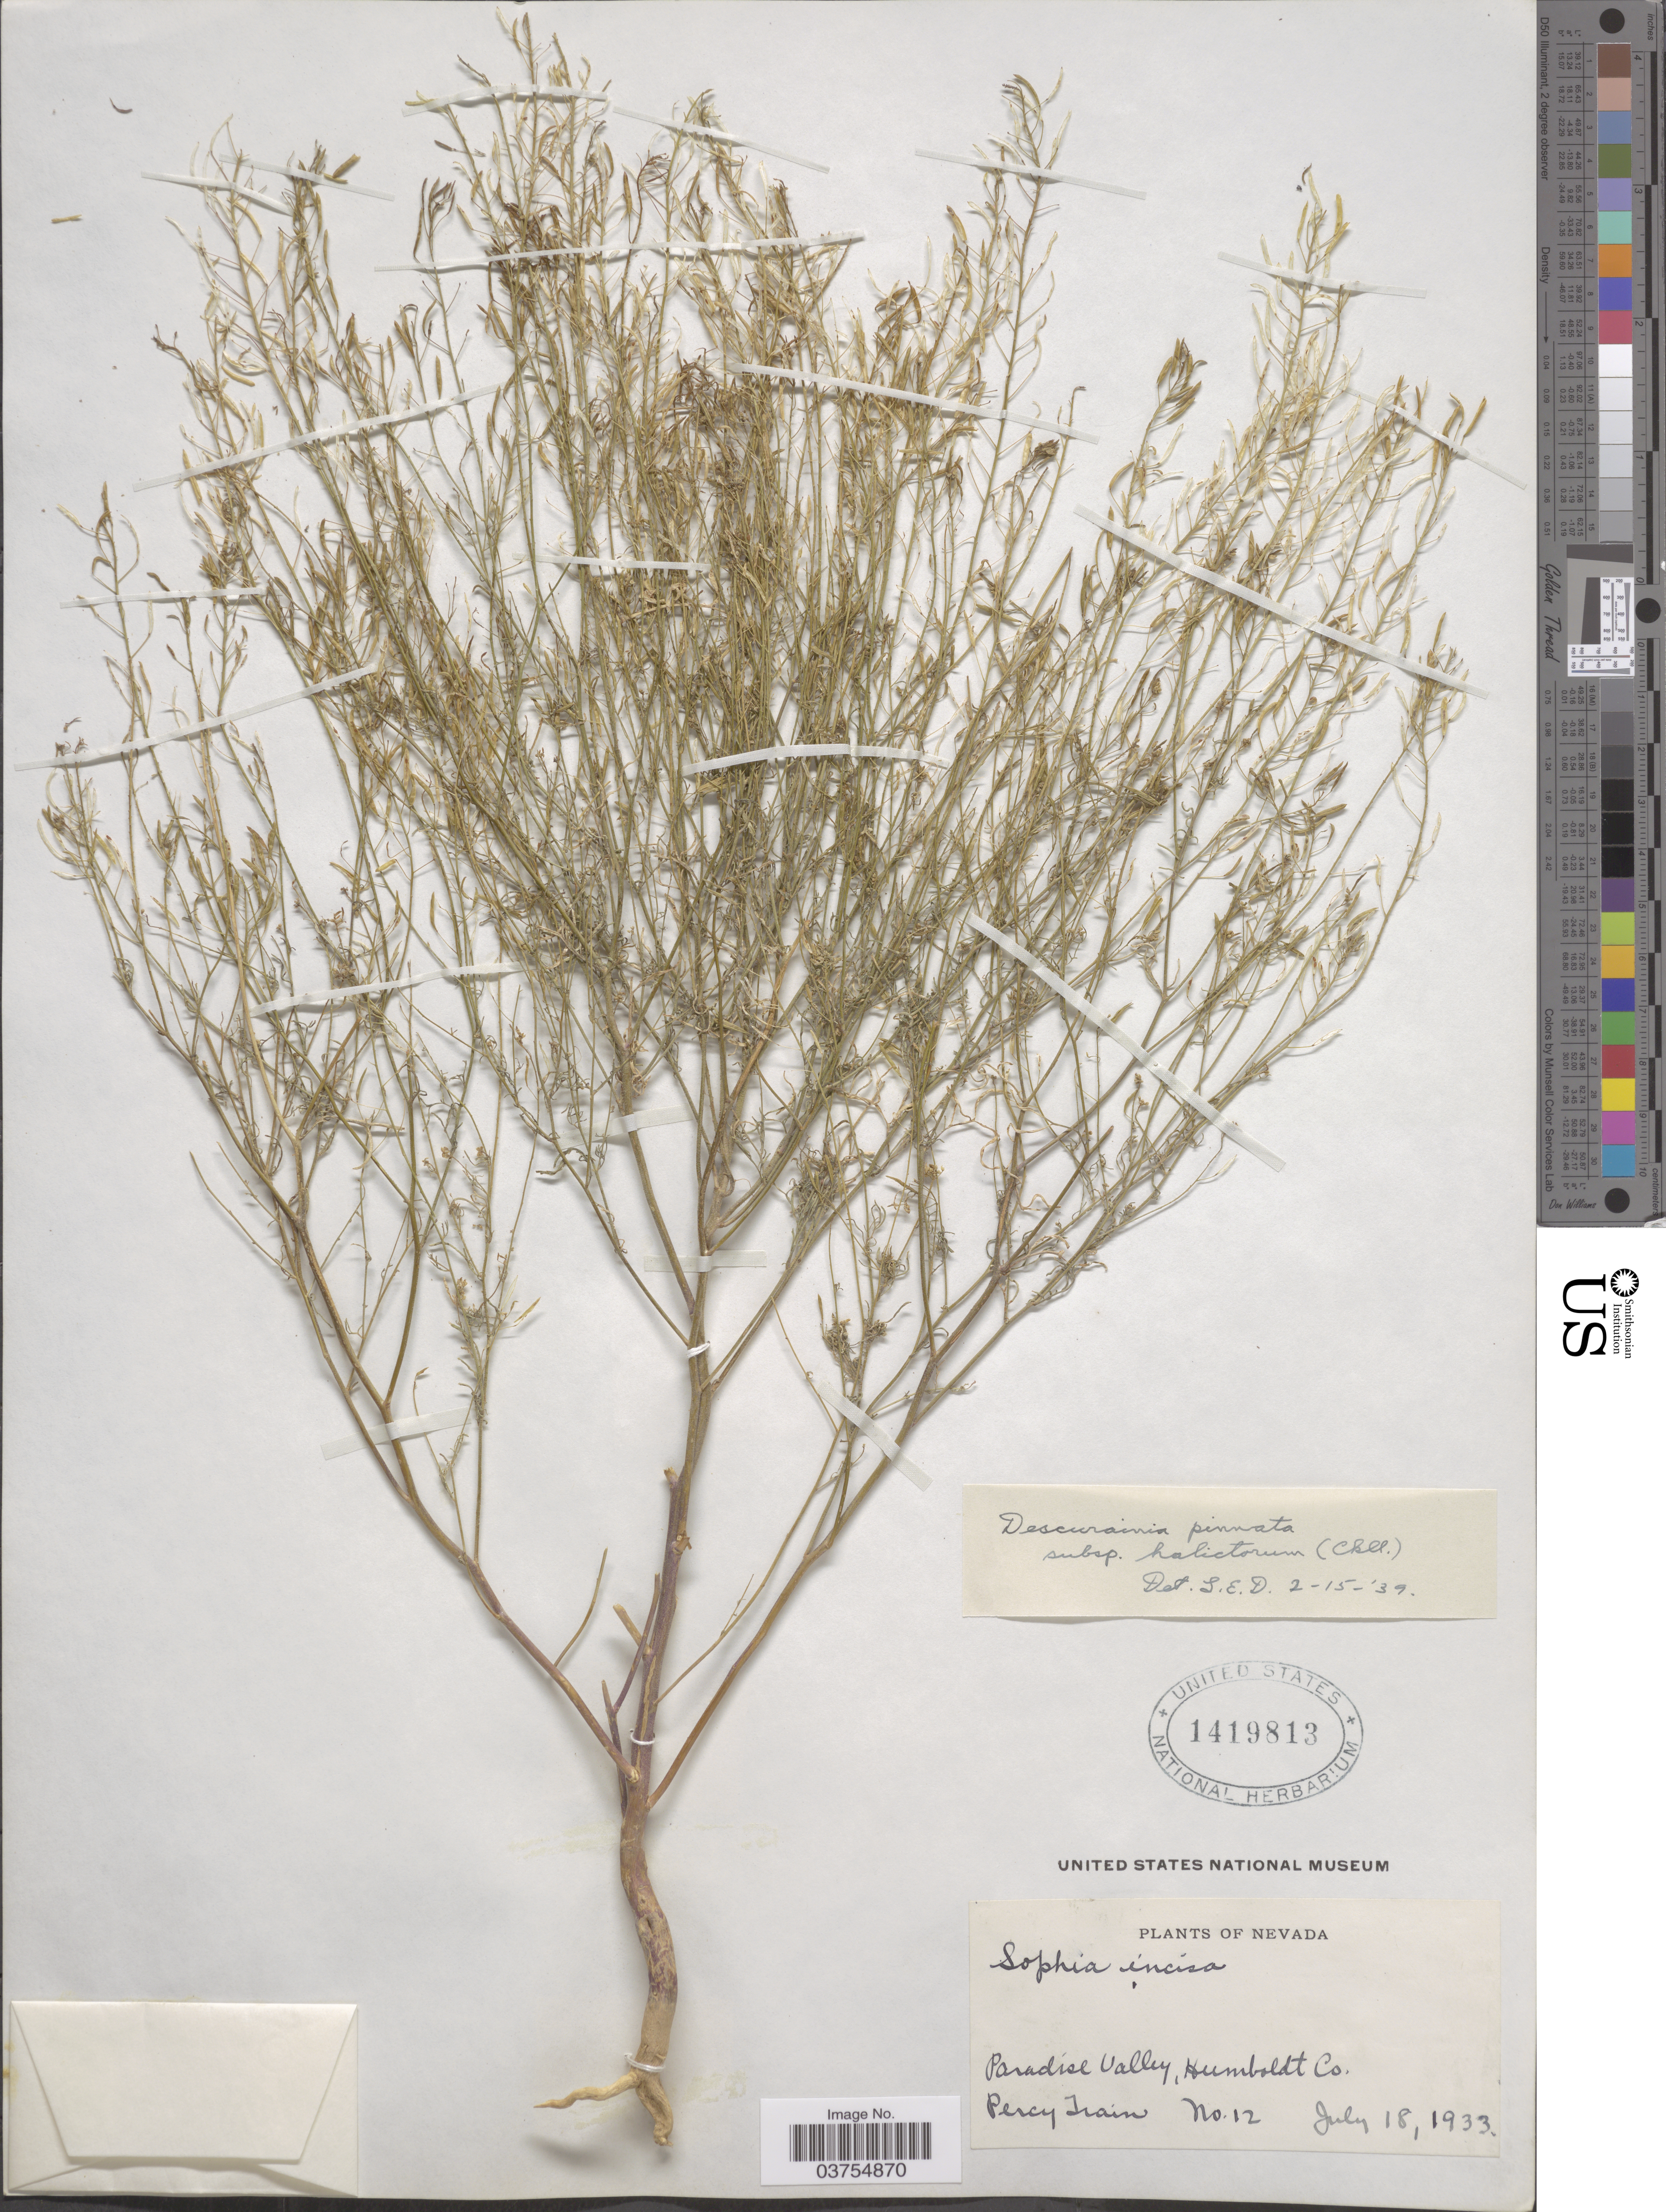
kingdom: Plantae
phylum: Tracheophyta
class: Magnoliopsida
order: Brassicales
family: Brassicaceae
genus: Descurainia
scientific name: Descurainia pinnata subsp. halictorum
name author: (Cockerell) Detling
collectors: P. Irain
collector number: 12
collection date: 1933-07-18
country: United States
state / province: Nevada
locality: Paradise Valley, Humboldt Co.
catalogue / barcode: US 1419813